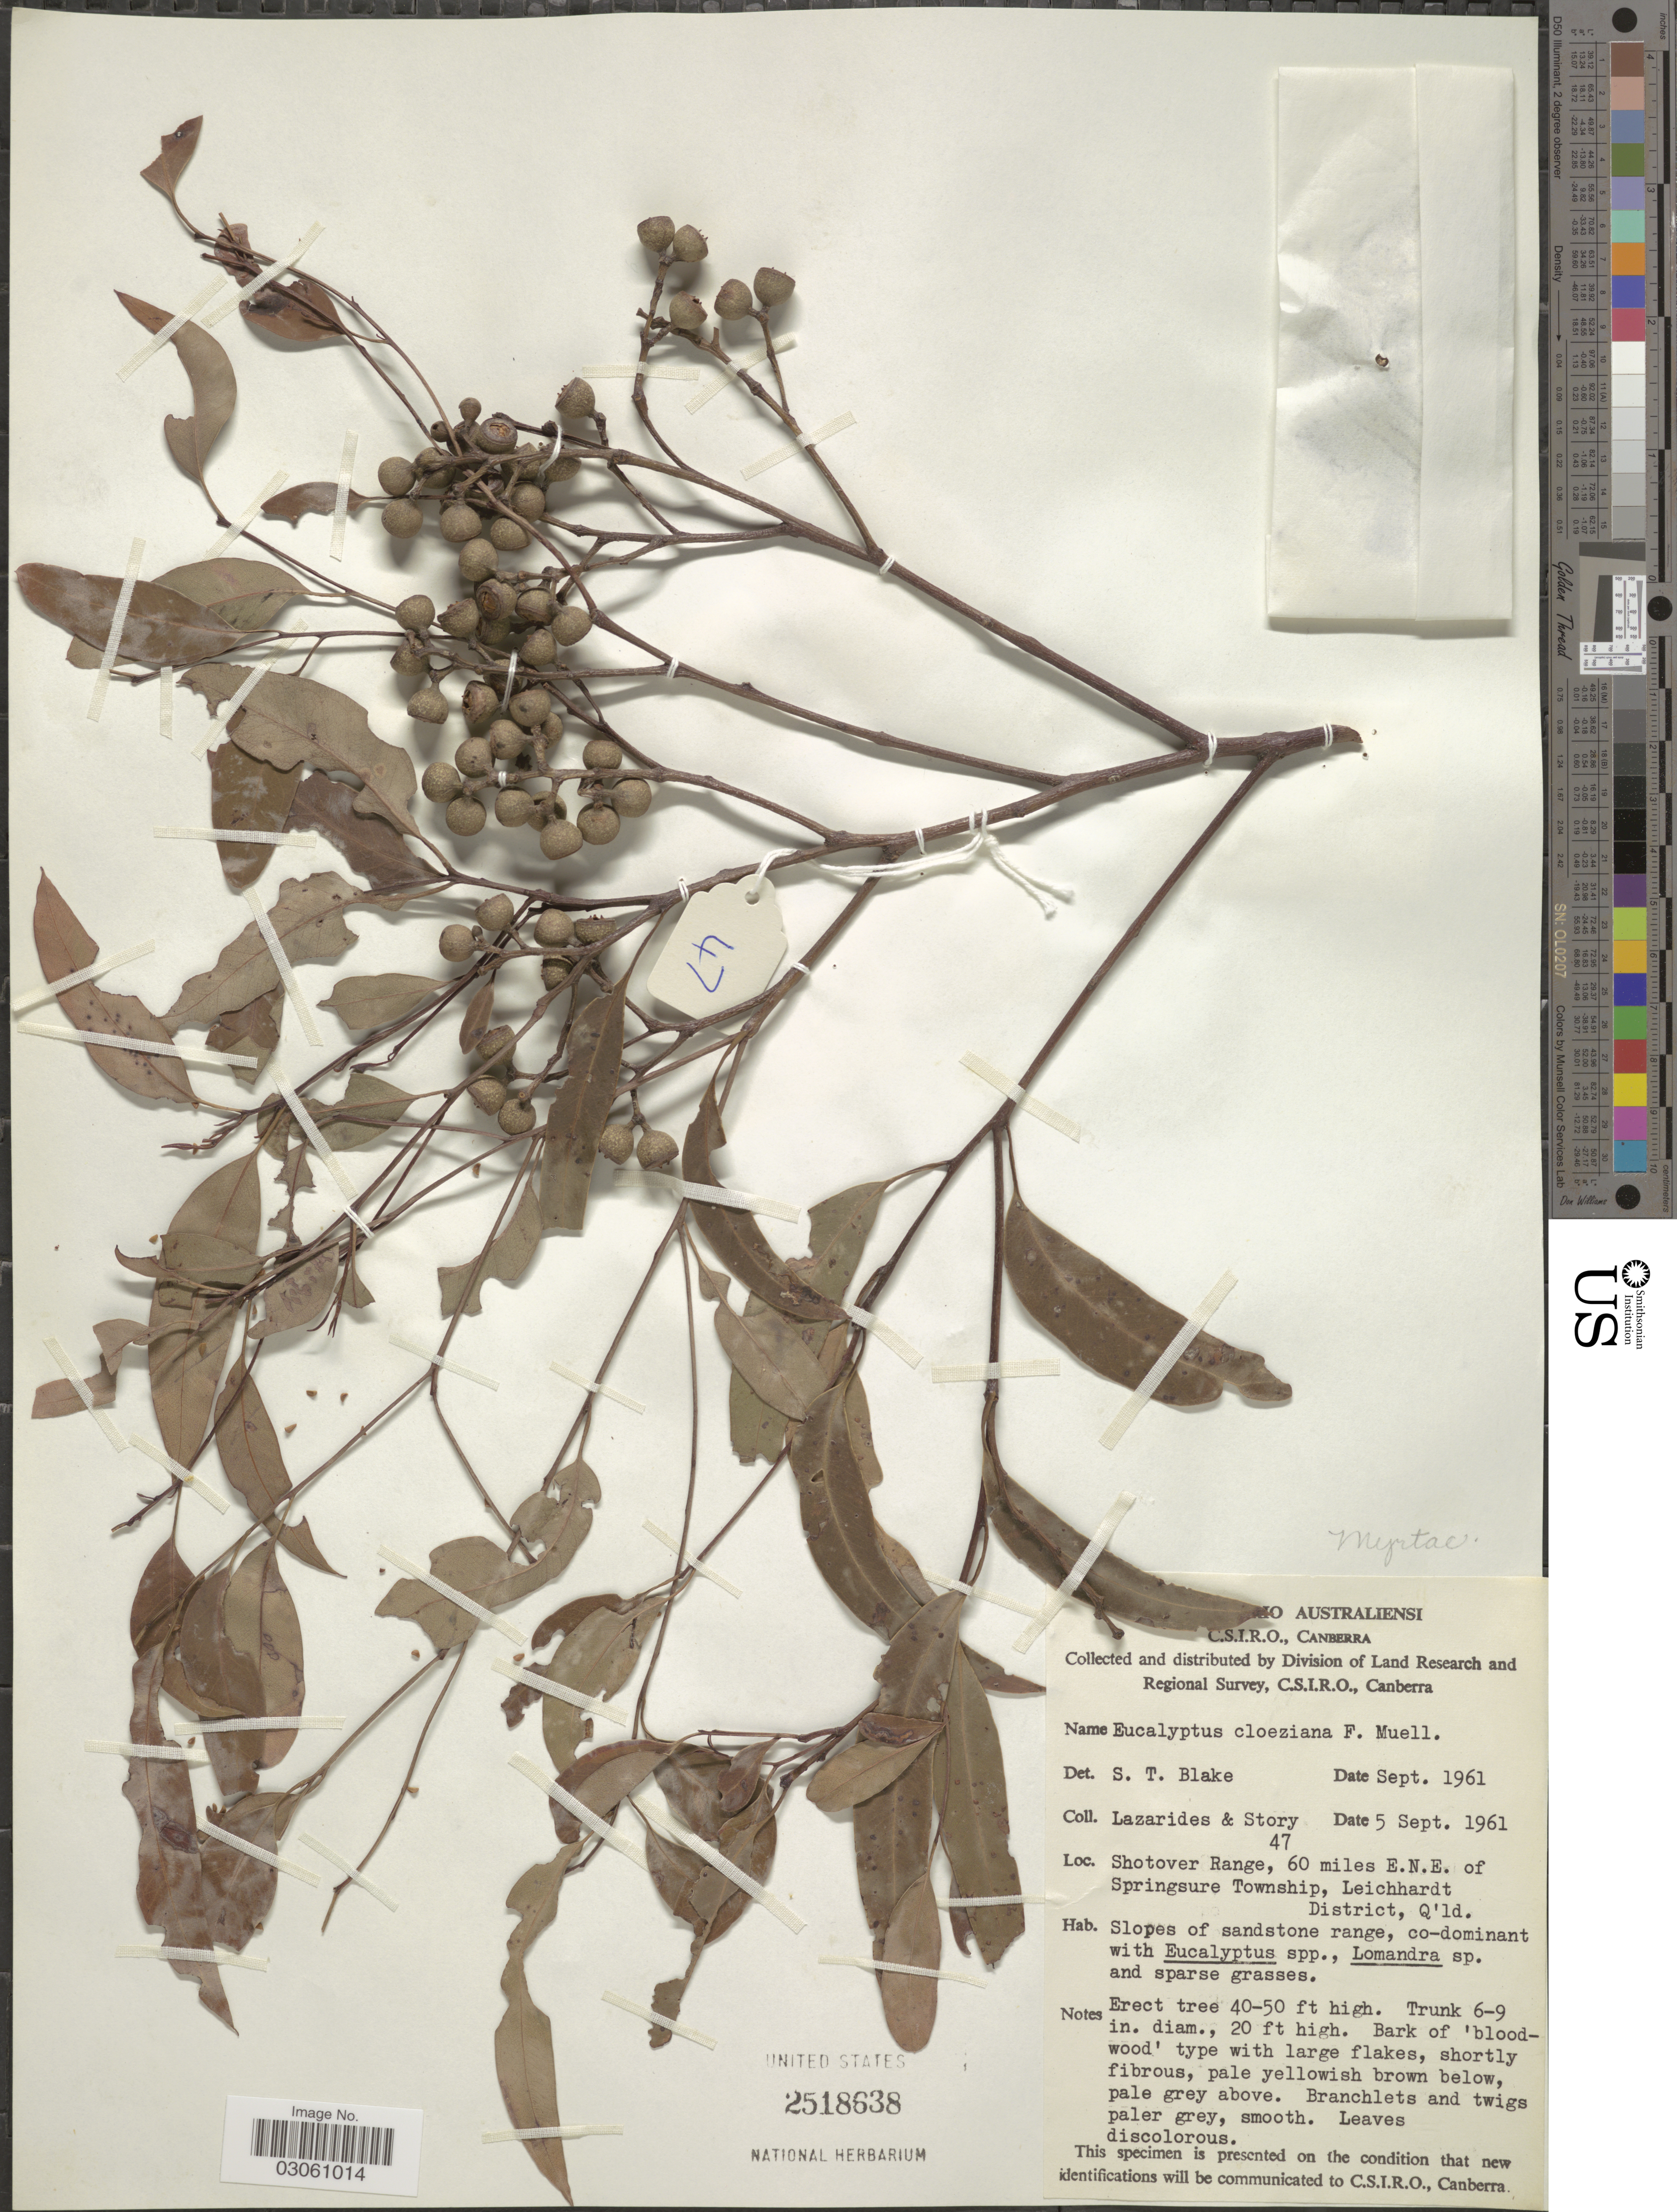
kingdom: Plantae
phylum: Tracheophyta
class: Magnoliopsida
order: Myrtales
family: Myrtaceae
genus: Eucalyptus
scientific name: Eucalyptus cloeziana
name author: F. Muell.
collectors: M. Lazarides & -. Story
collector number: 47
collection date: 1961-09-05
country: Australia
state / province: Queensland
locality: Shotover Range, 60 miles E.N.E. of Springsure Township, Leichhardt District.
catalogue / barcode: US 2518638